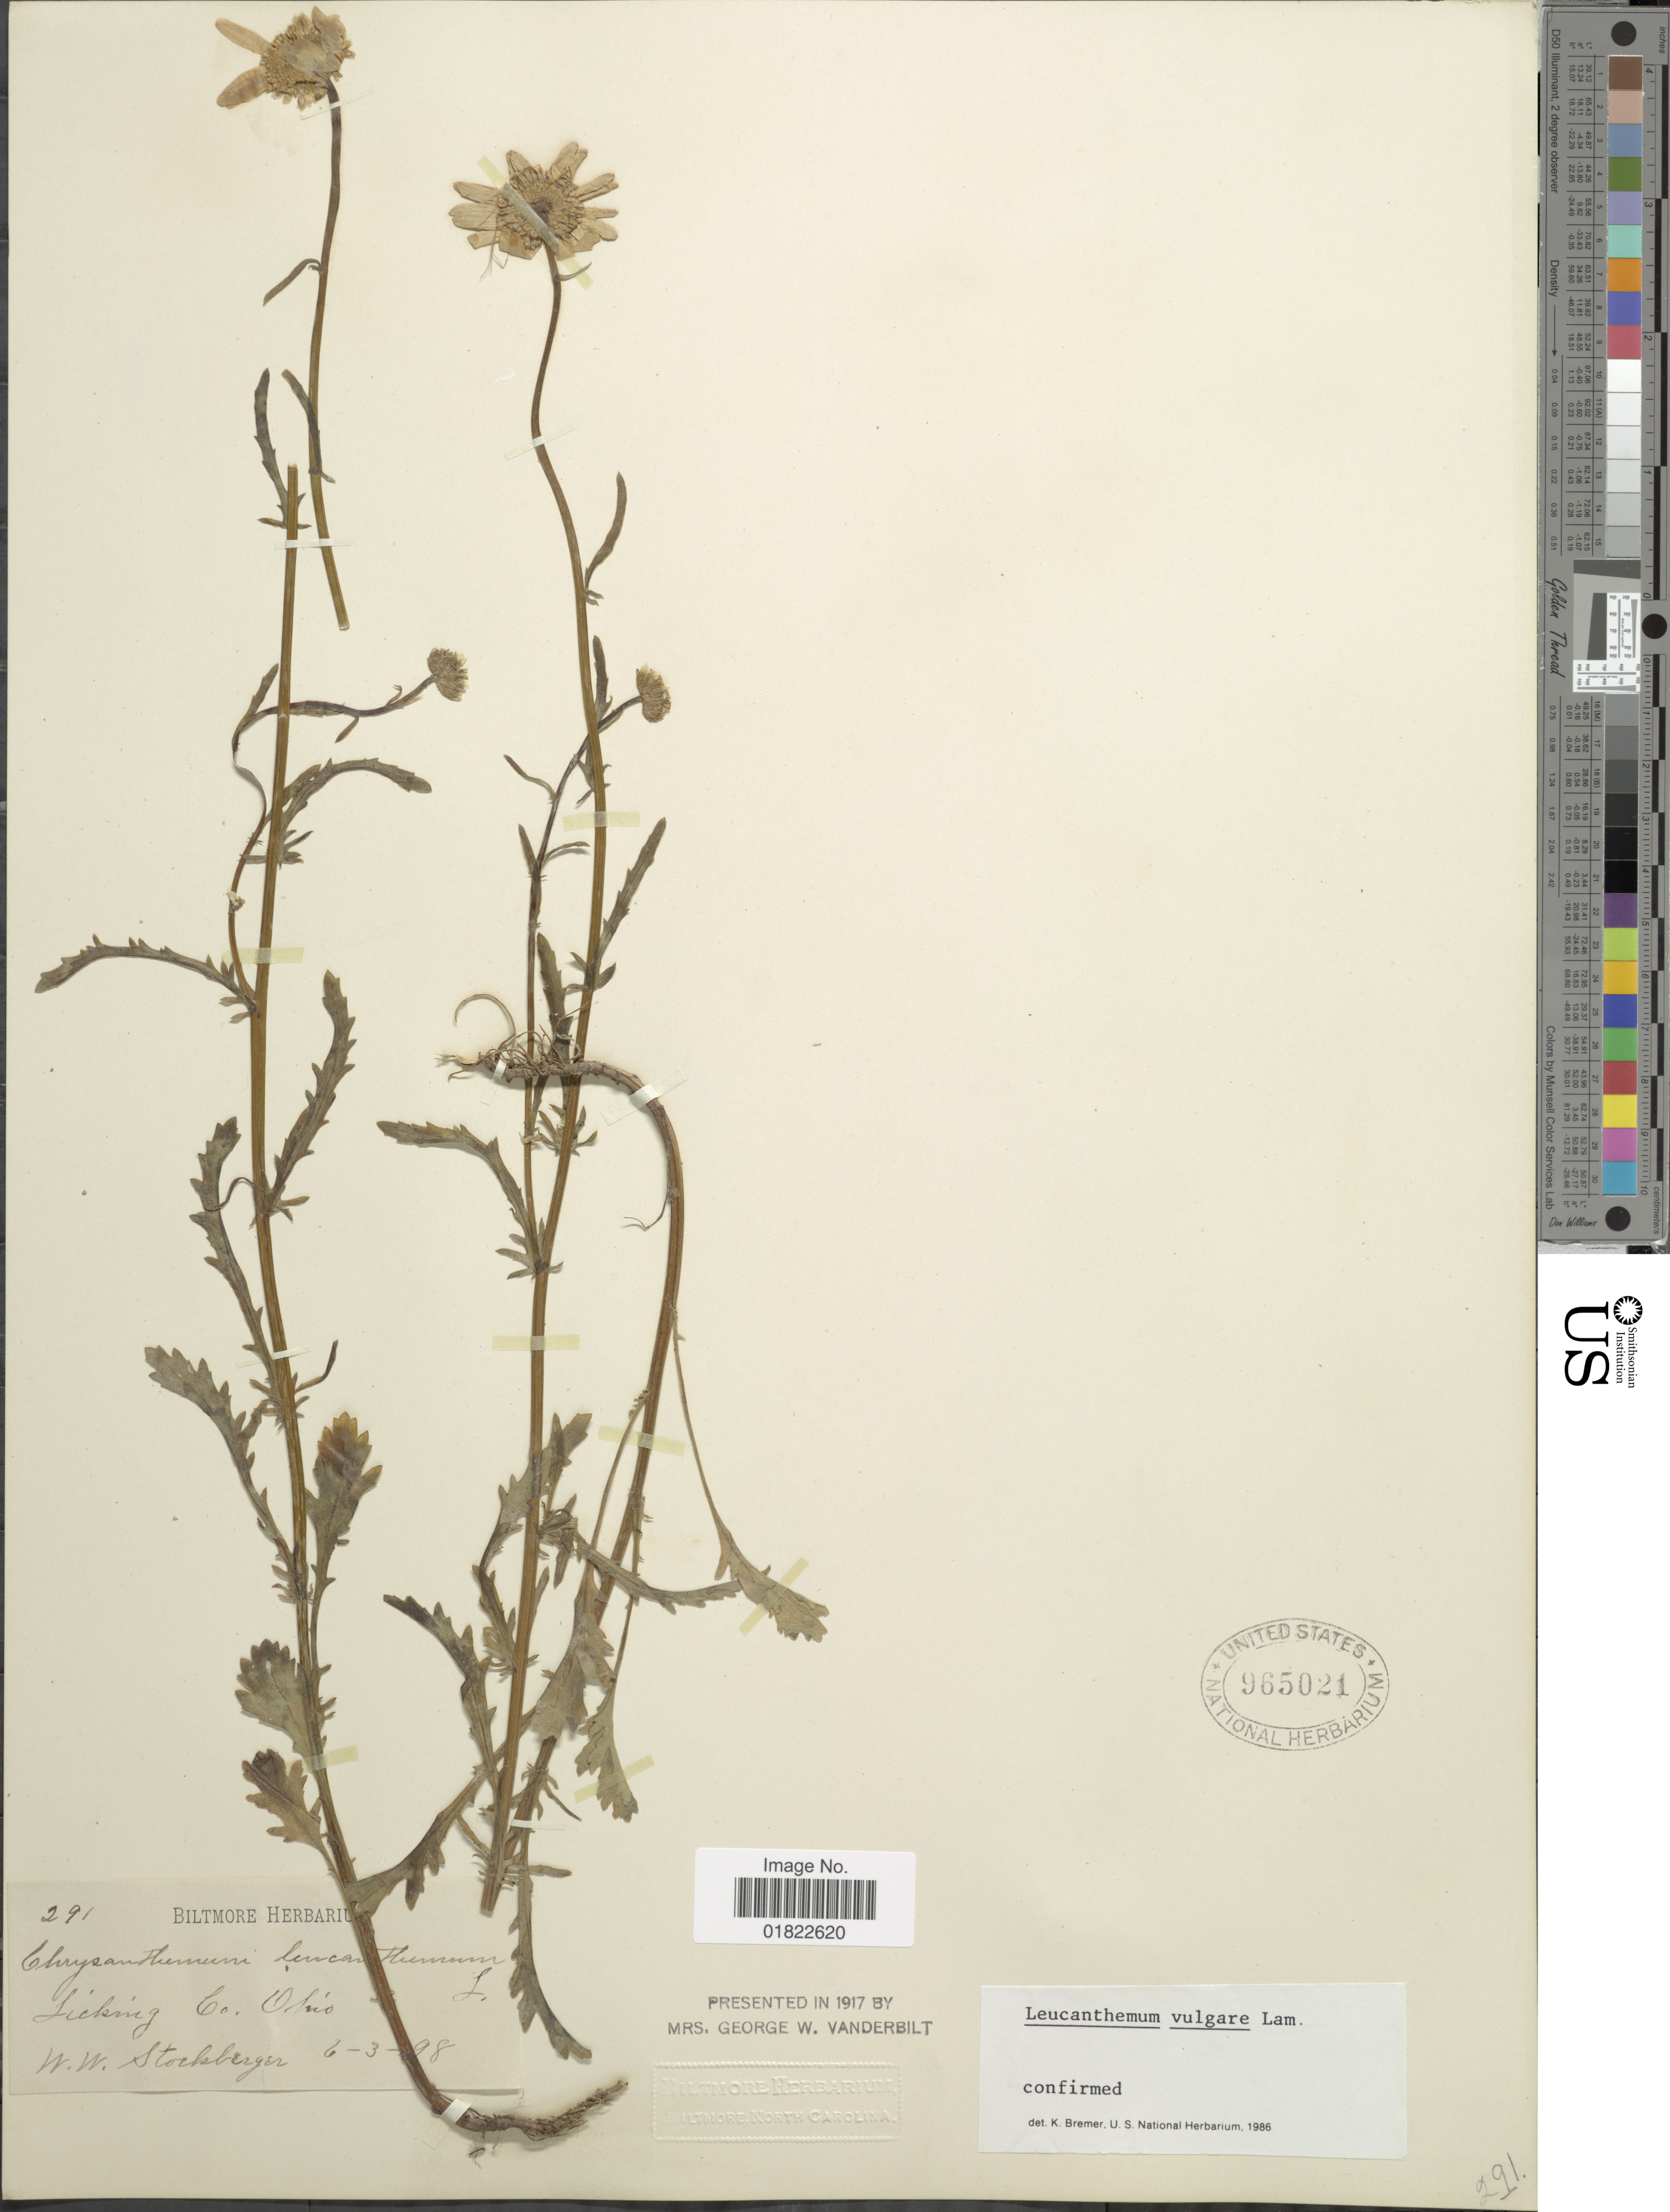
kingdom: Plantae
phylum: Tracheophyta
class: Magnoliopsida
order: Asterales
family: Asteraceae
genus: Leucanthemum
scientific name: Leucanthemum vulgare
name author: Lam.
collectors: W. Stockberger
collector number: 291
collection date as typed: Transcribed d/m/y: 3/6/98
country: United States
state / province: Ohio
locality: Licking Co. Ohio.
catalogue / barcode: US 965021